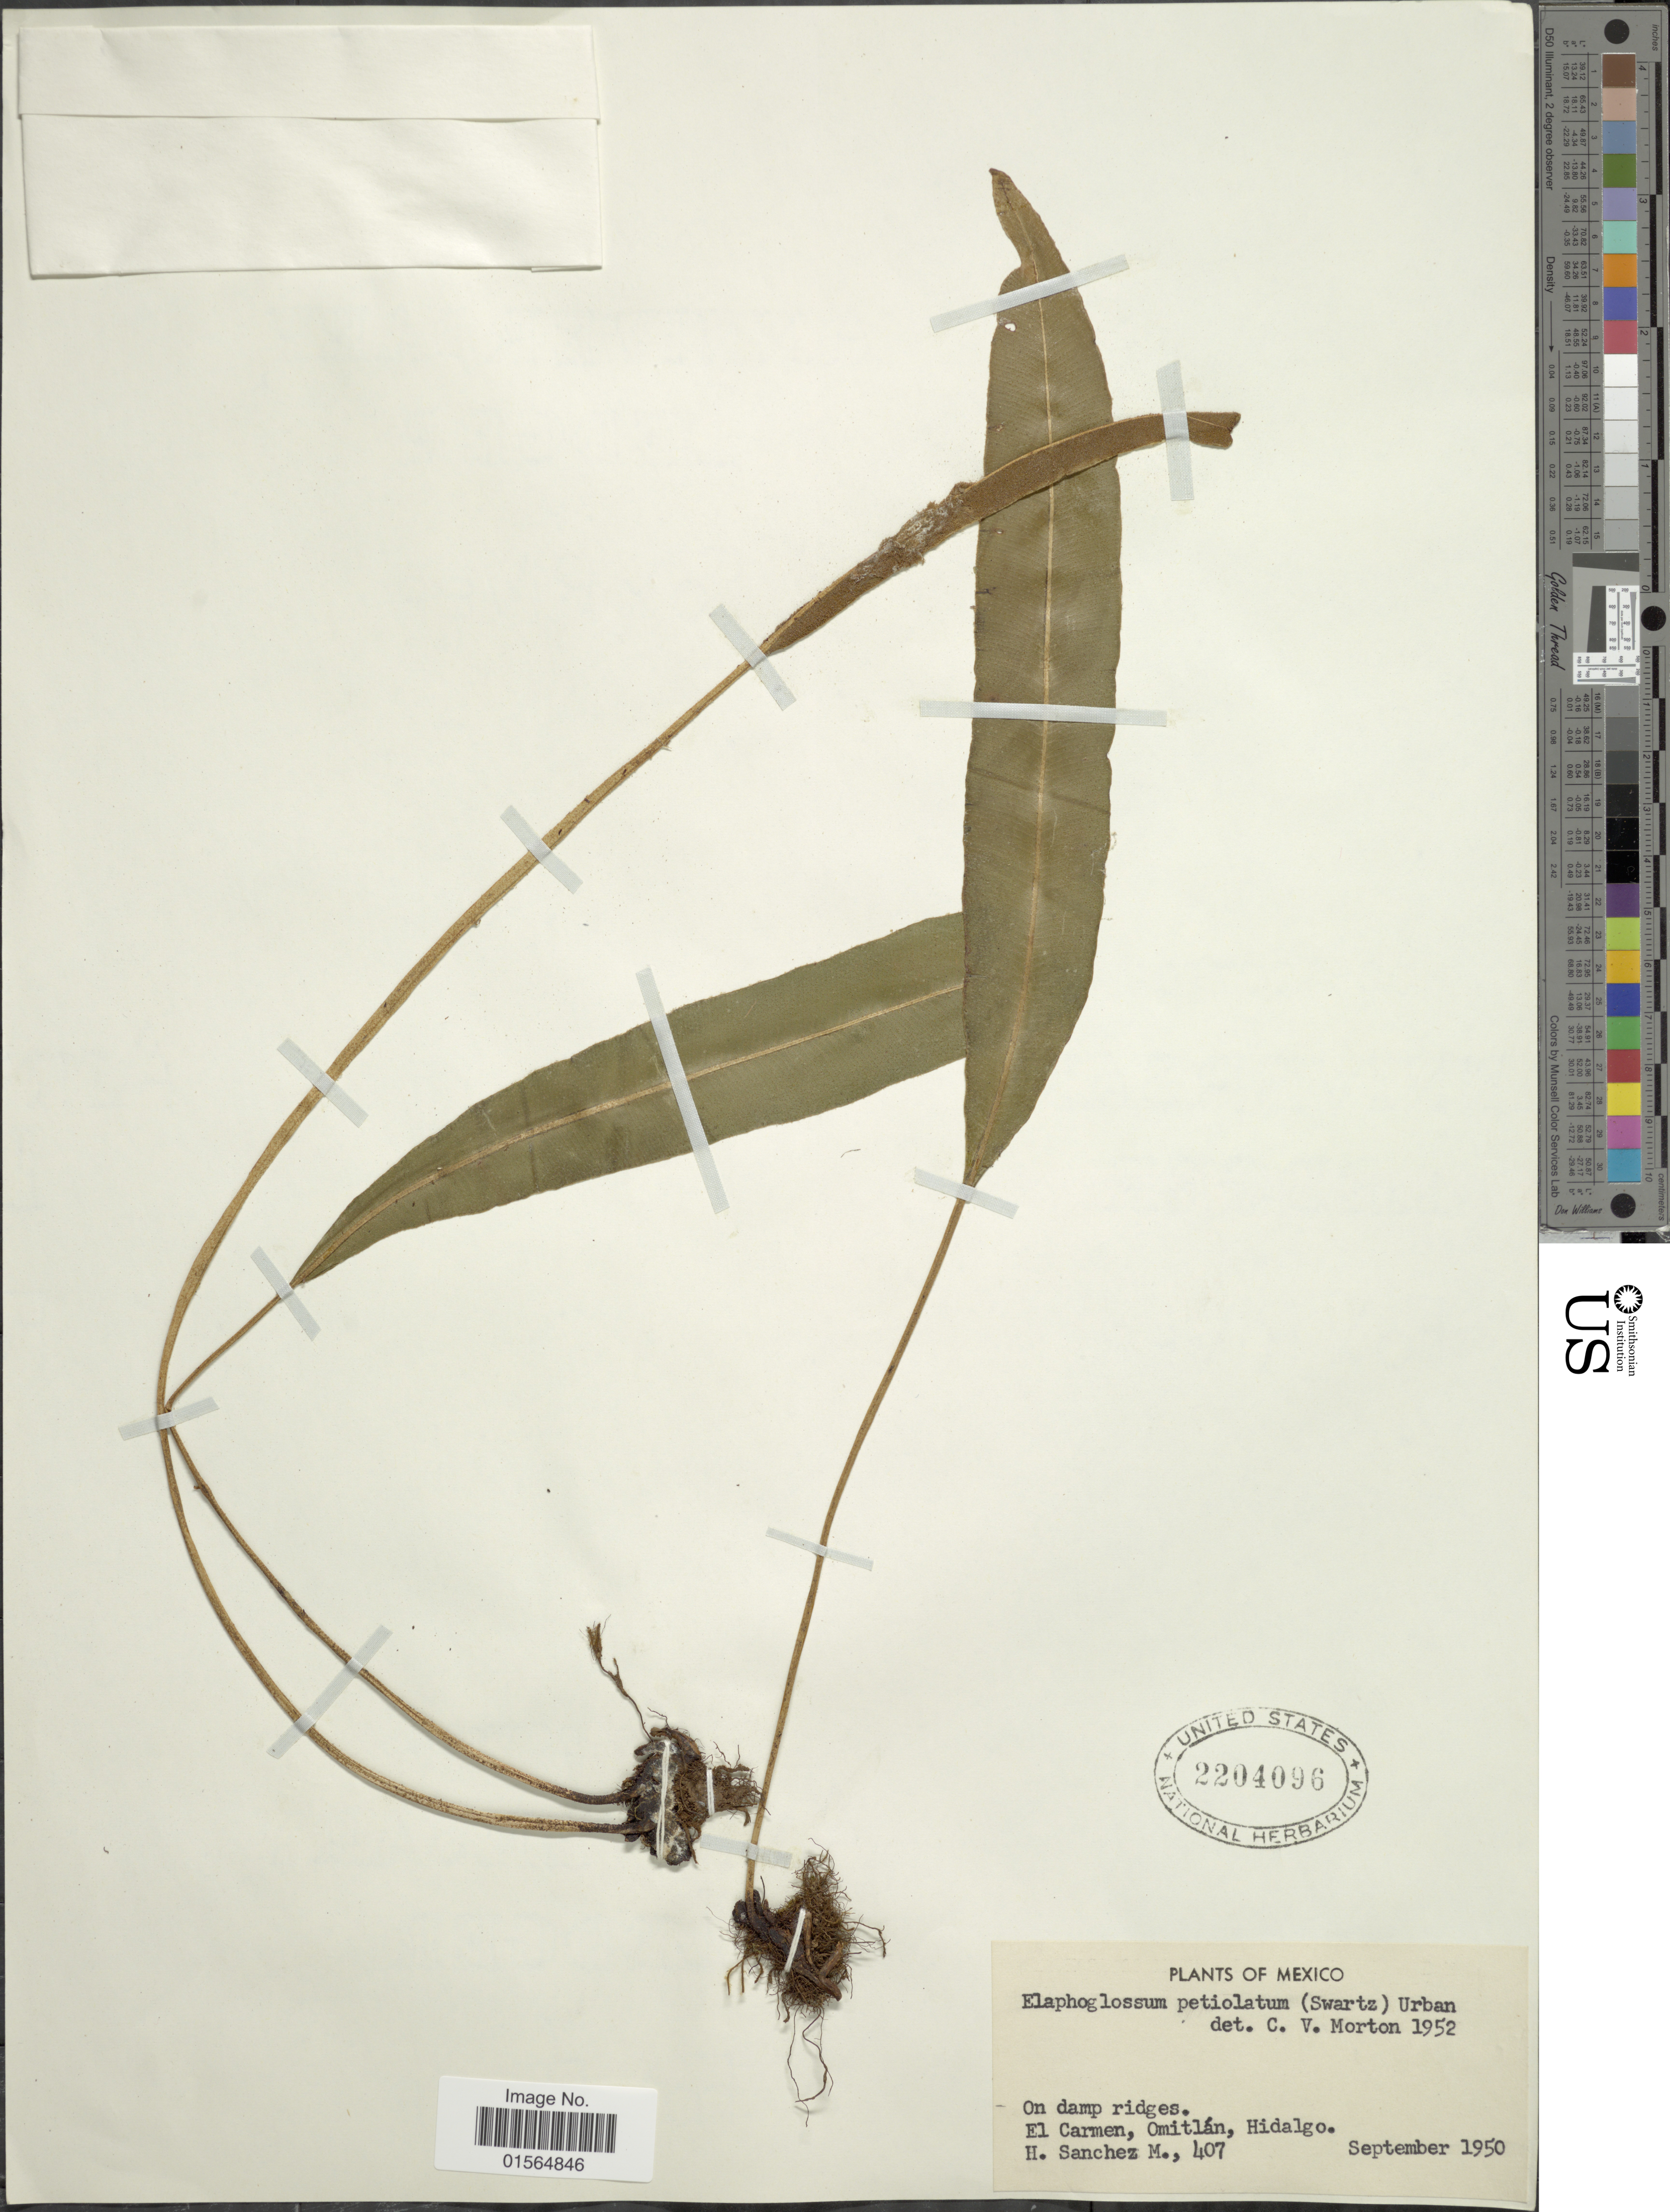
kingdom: Plantae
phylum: Tracheophyta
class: Polypodiopsida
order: Polypodiales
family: Dryopteridaceae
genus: Elaphoglossum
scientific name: Elaphoglossum petiolatum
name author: (Sw.) Urb.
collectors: H. Sánchez-Mejorada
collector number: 407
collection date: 1950-09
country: Mexico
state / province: Hidalgo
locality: El Carmen, Omitlan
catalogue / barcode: US 2204096